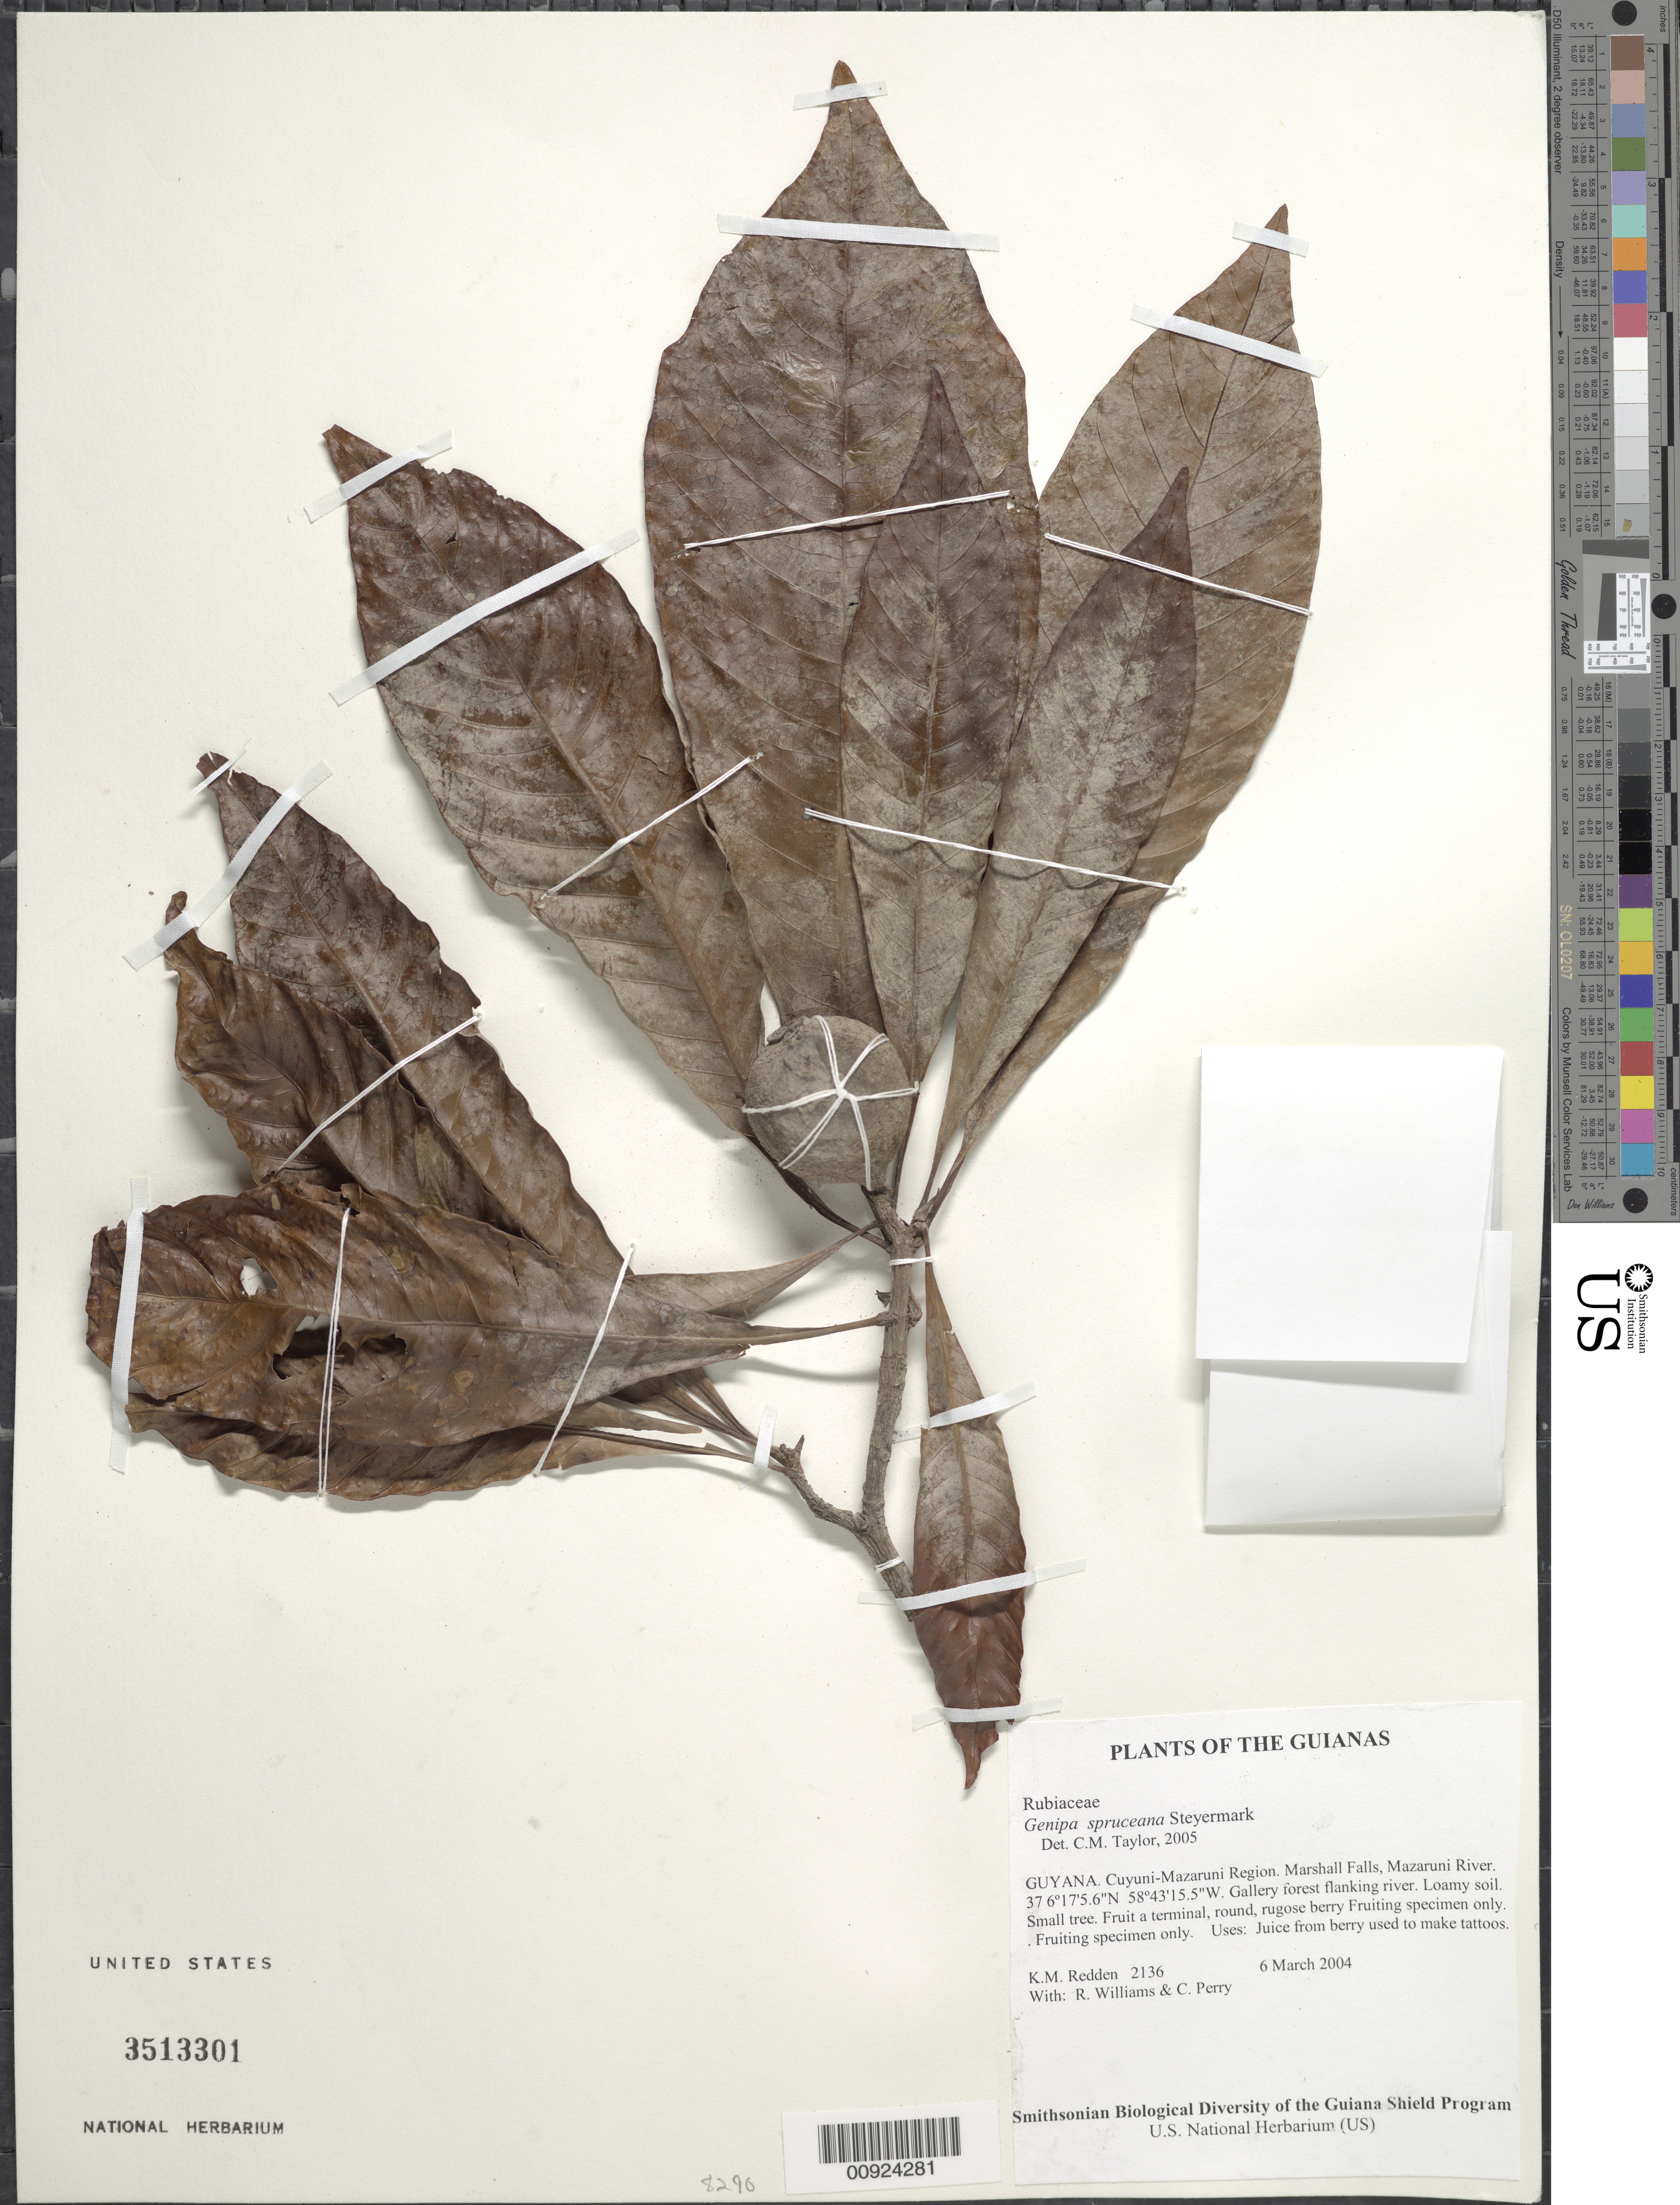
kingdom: Plantae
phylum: Tracheophyta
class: Magnoliopsida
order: Gentianales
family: Rubiaceae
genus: Genipa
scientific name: Genipa spruceana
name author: Steyerm.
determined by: Taylor, Charlotte M.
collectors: K. M. Redden, R. Williams & C. Perry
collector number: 2136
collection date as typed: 6 March 2004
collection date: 2004-03-06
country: Guyana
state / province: Cuyuni-Mazaruni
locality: Marshall Falls, Mazaruni River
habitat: Gallery forest flanking river. Loamy soil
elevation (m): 37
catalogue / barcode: US 3513301